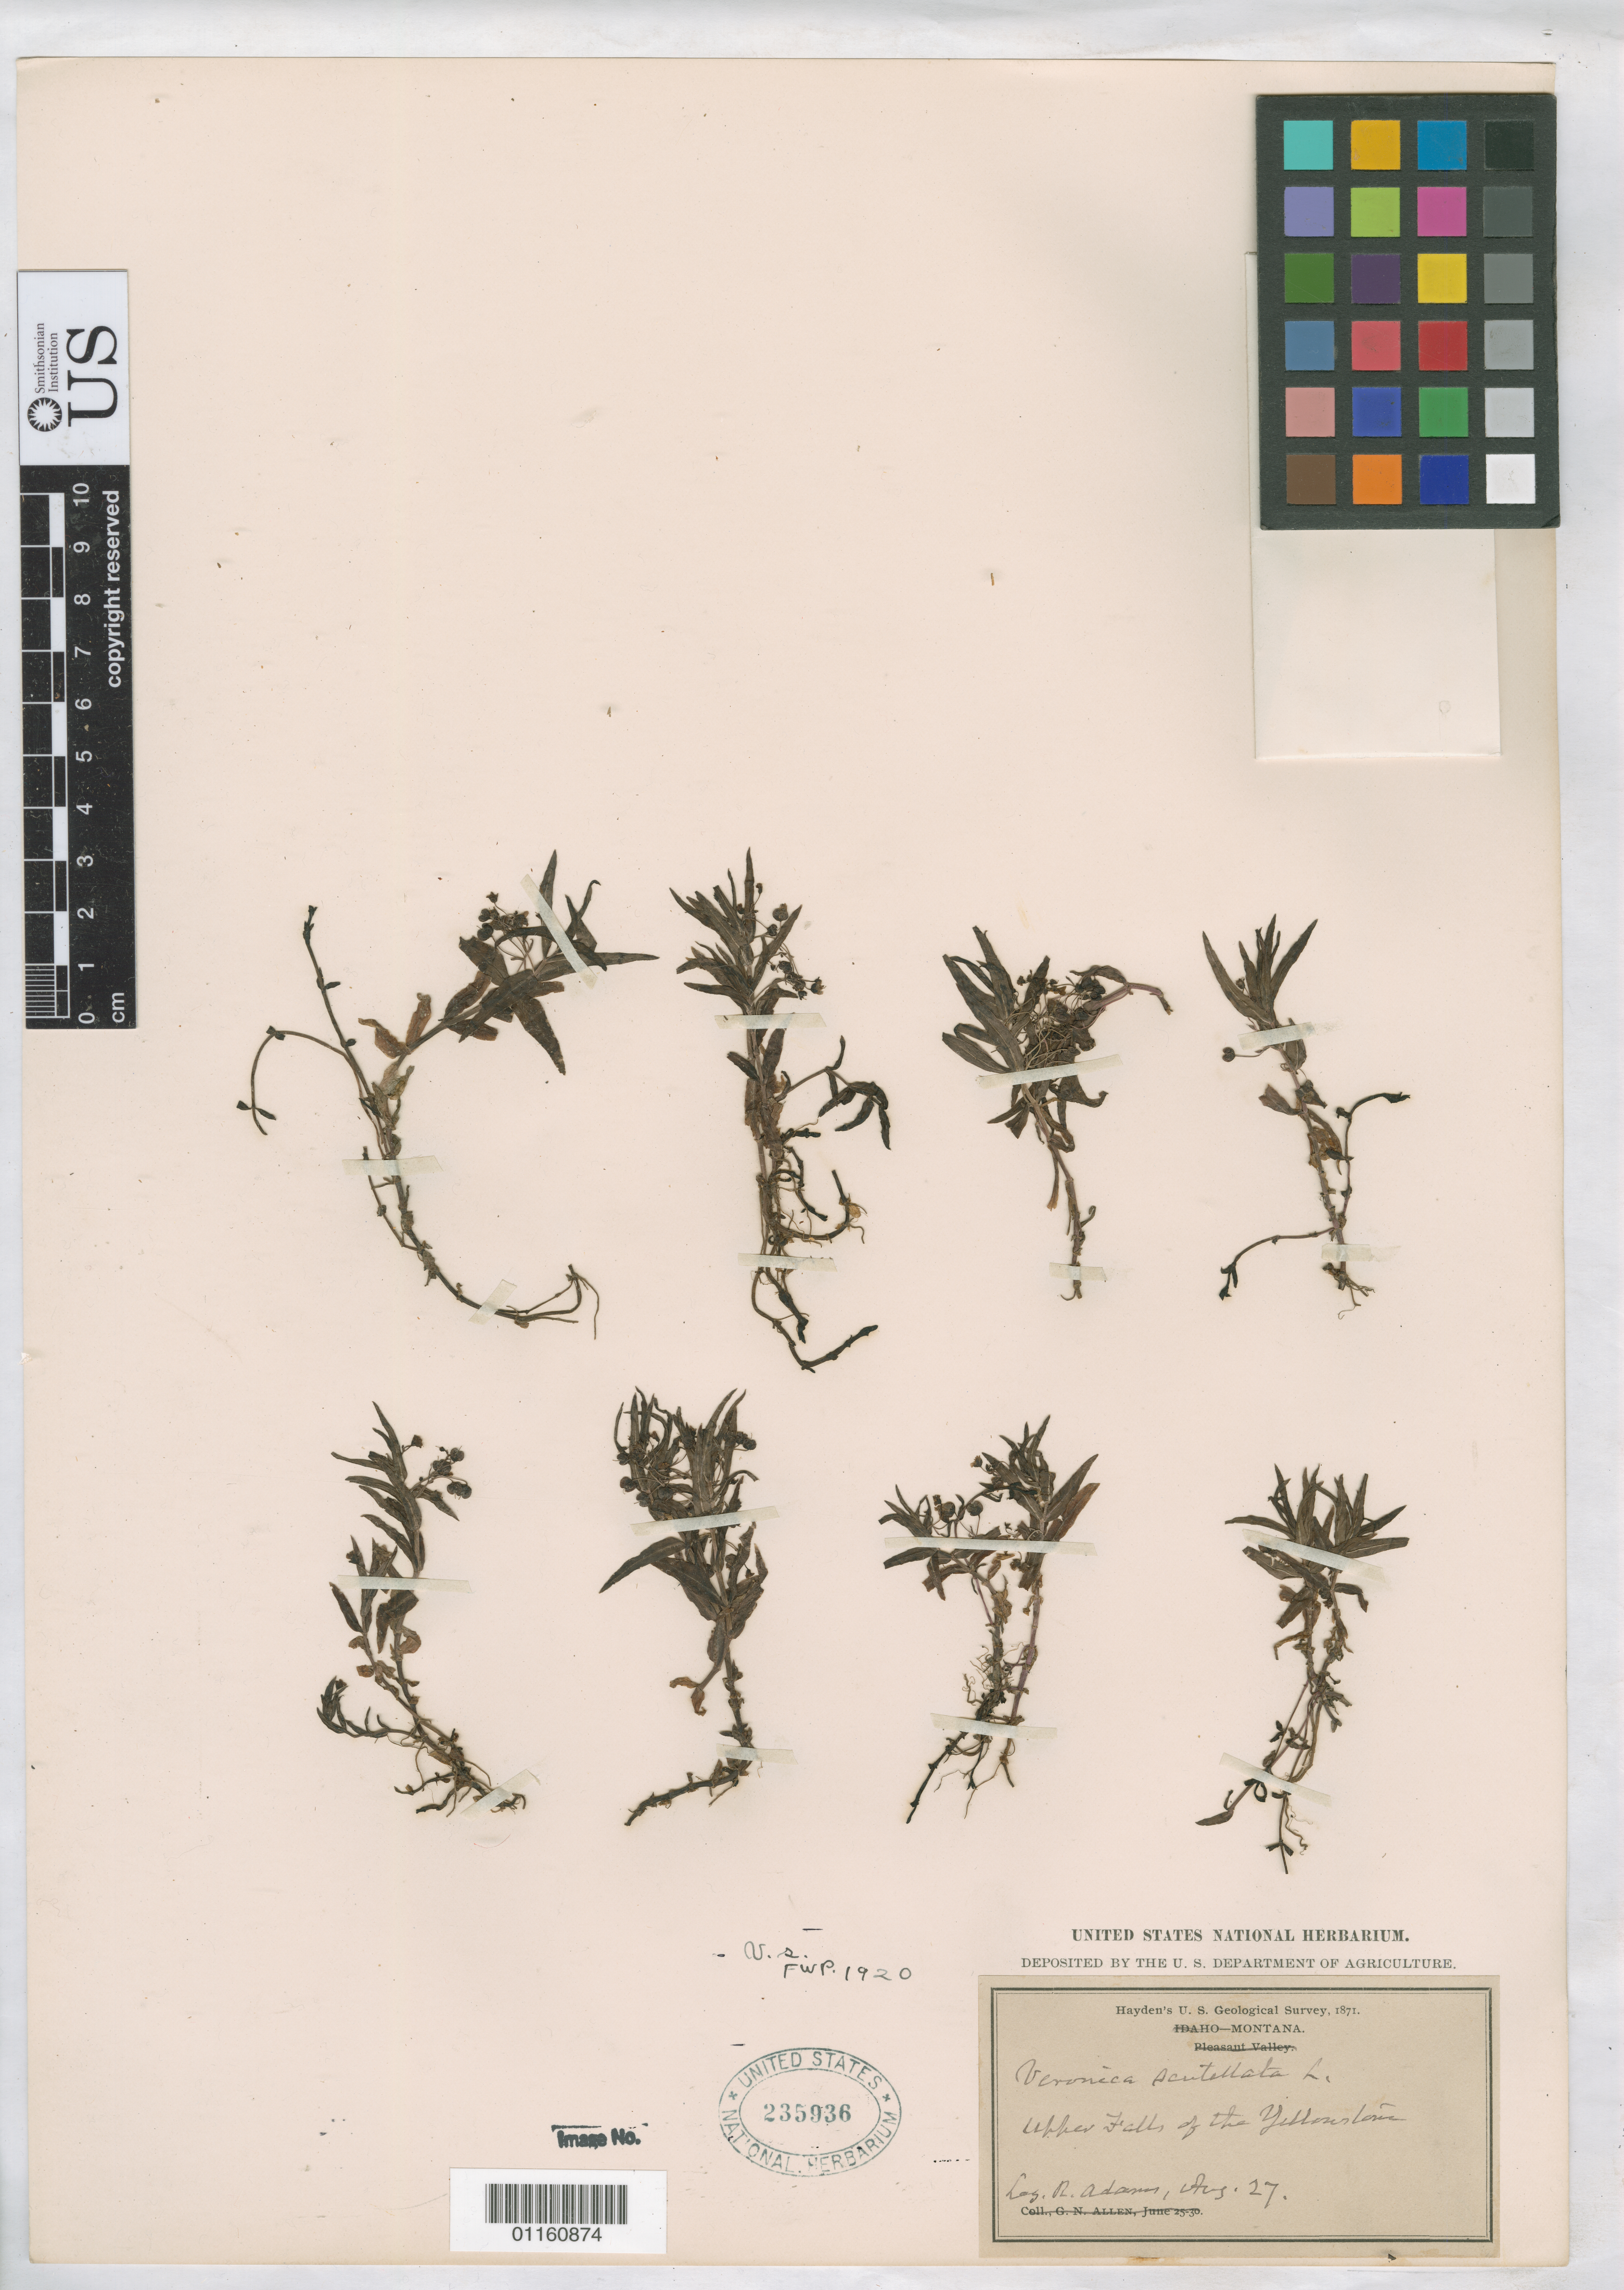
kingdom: Plantae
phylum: Tracheophyta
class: Magnoliopsida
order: Lamiales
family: Plantaginaceae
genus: Veronica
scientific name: Veronica scutellata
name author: L.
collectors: R. Adams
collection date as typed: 27 Aug 1871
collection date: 1871-08-27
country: United States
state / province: Montana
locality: Upper Falls of the Yellowstone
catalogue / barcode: US 235936